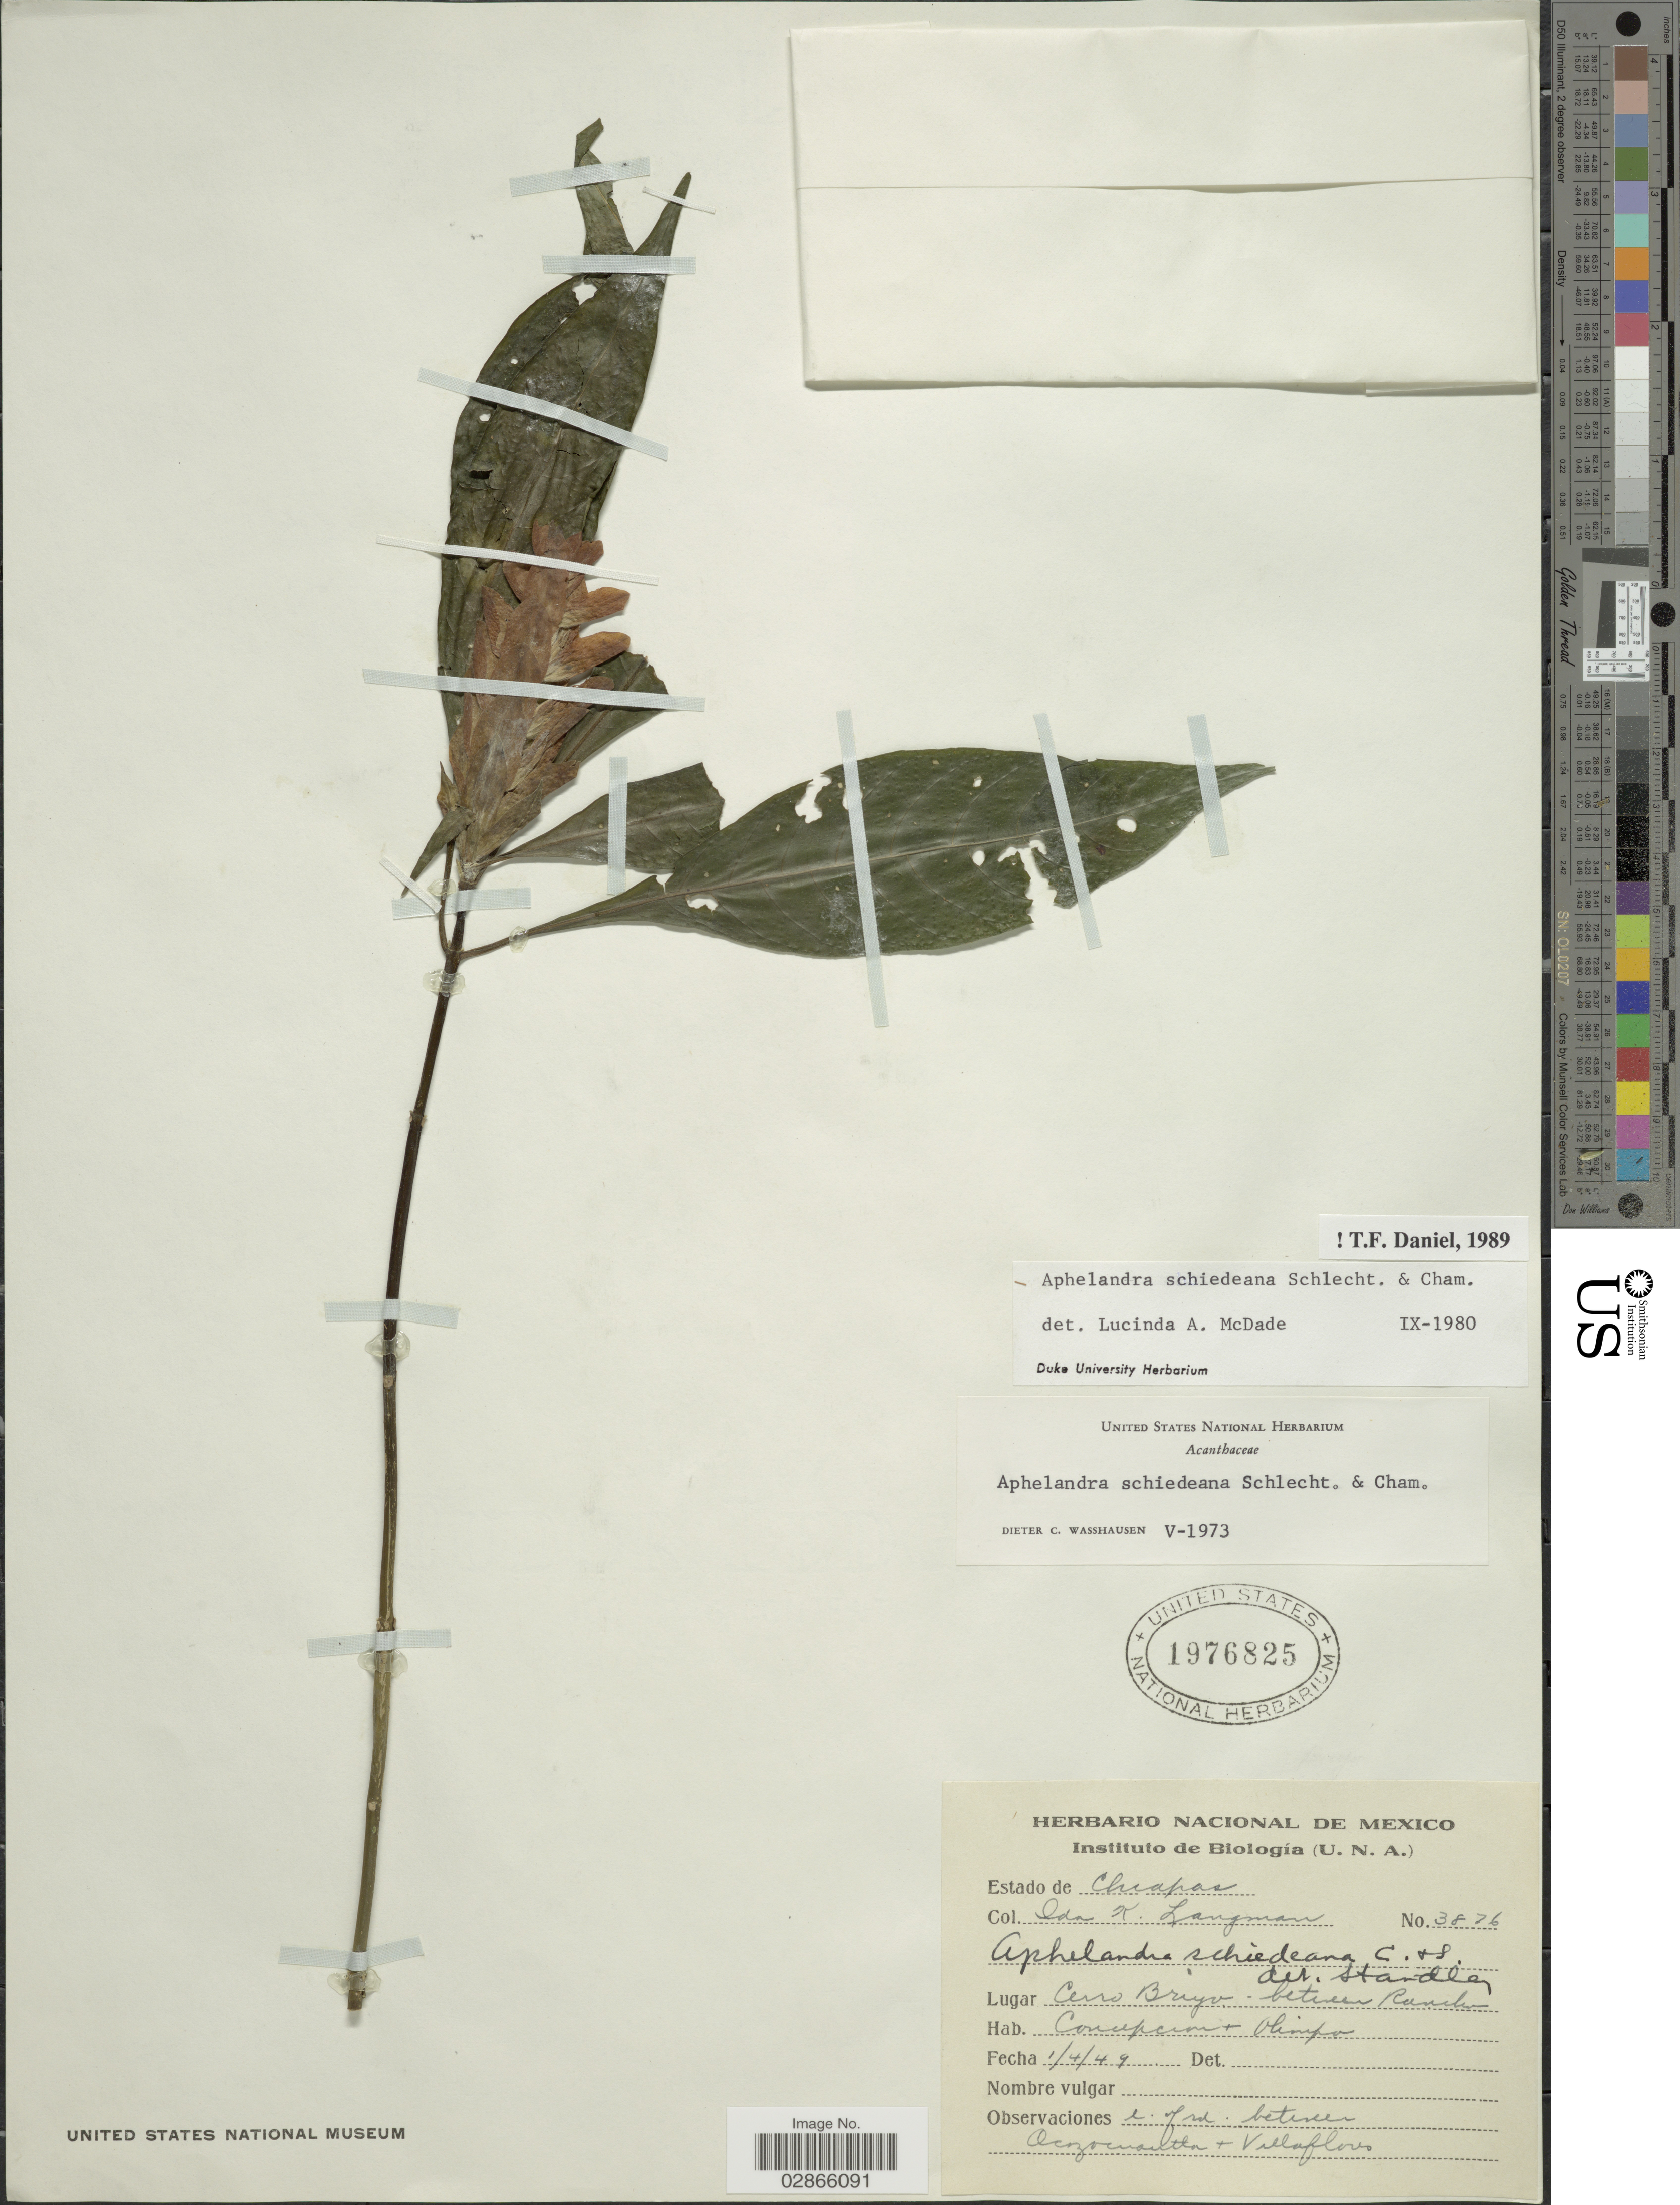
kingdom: Plantae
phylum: Tracheophyta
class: Magnoliopsida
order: Lamiales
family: Acanthaceae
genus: Aphelandra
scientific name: Aphelandra schiedeana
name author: Schltdl. & Cham.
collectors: I. K. Langman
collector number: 3876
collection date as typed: Transcribed d/m/y: 1/4/49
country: Mexico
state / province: Chiapas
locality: Cerro Brujo between Ranches Concepcion + Olimpo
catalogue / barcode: US 1976825